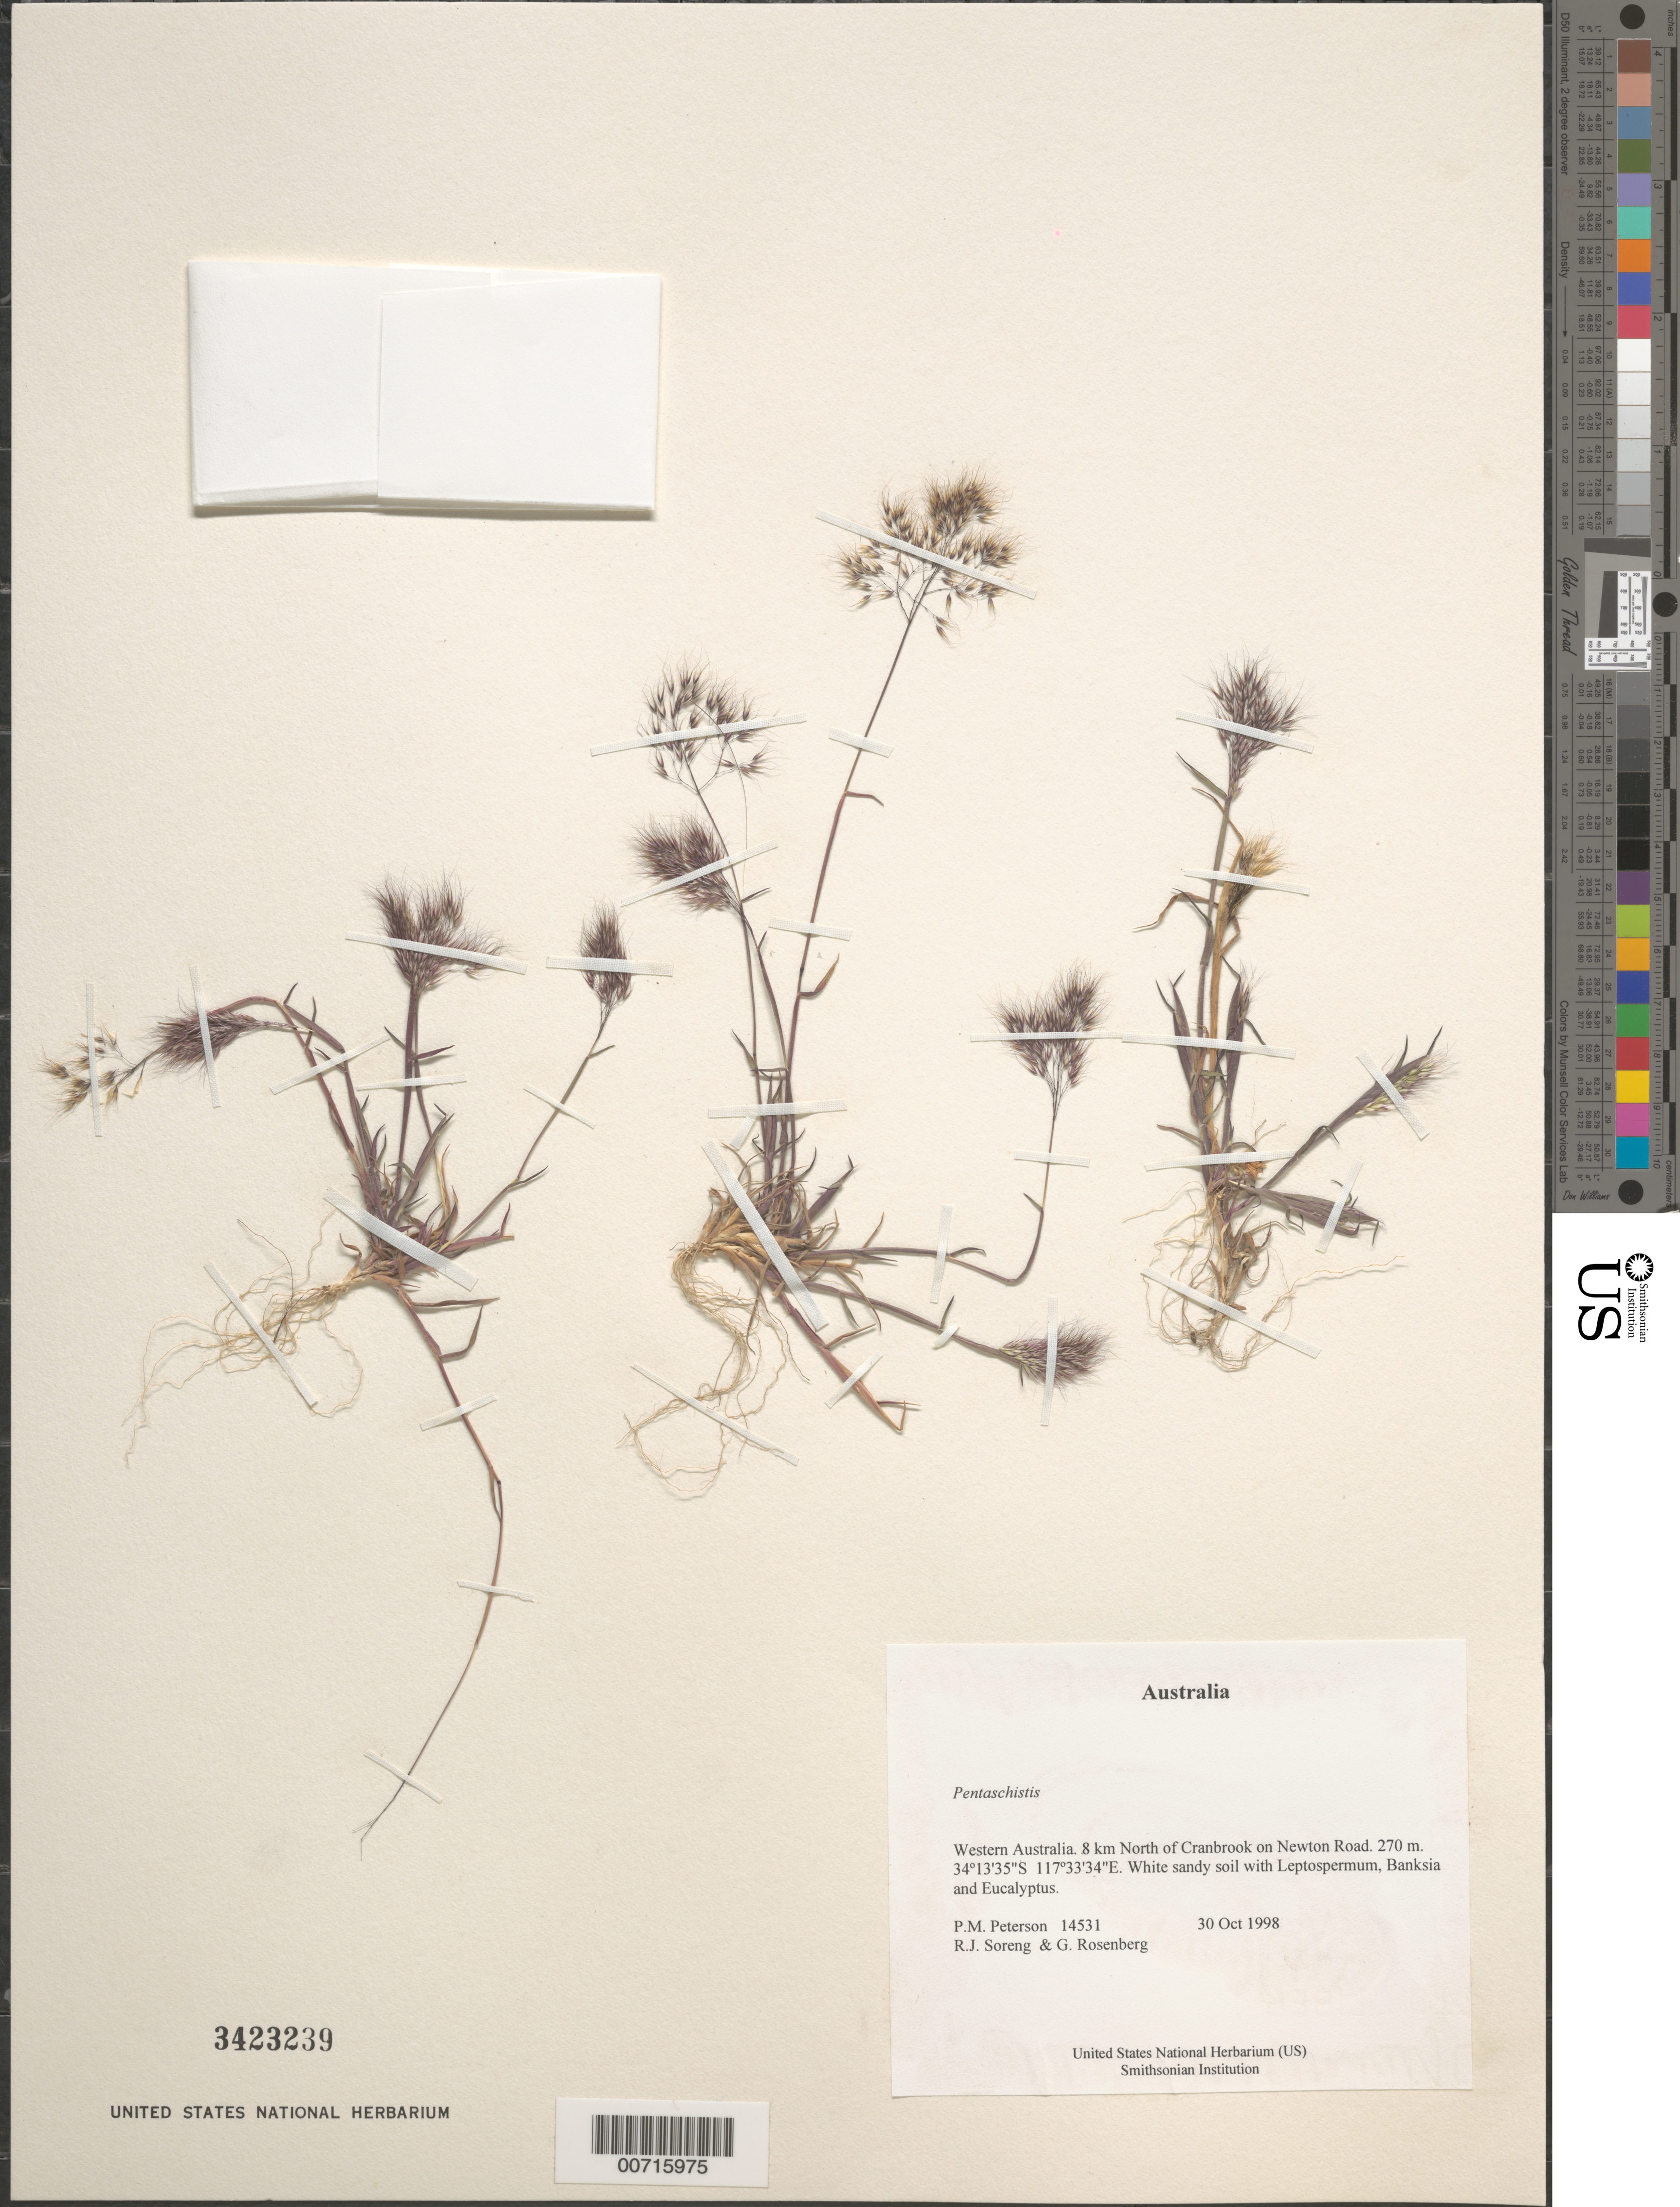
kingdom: Plantae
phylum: Tracheophyta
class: Liliopsida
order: Poales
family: Poaceae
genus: Pentaschistis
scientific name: Pentaschistis sp.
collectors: P. M. Peterson, R. J. Soreng & G. Rosenberg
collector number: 14531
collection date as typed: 30 Oct 1998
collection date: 1998-10-30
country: Australia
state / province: Western Australia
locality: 8 km North of Cranbrook on Newton Road.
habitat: White sandy soil with Leptospermum, Banksia and Eucalyptus.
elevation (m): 270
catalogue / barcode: US 3423239